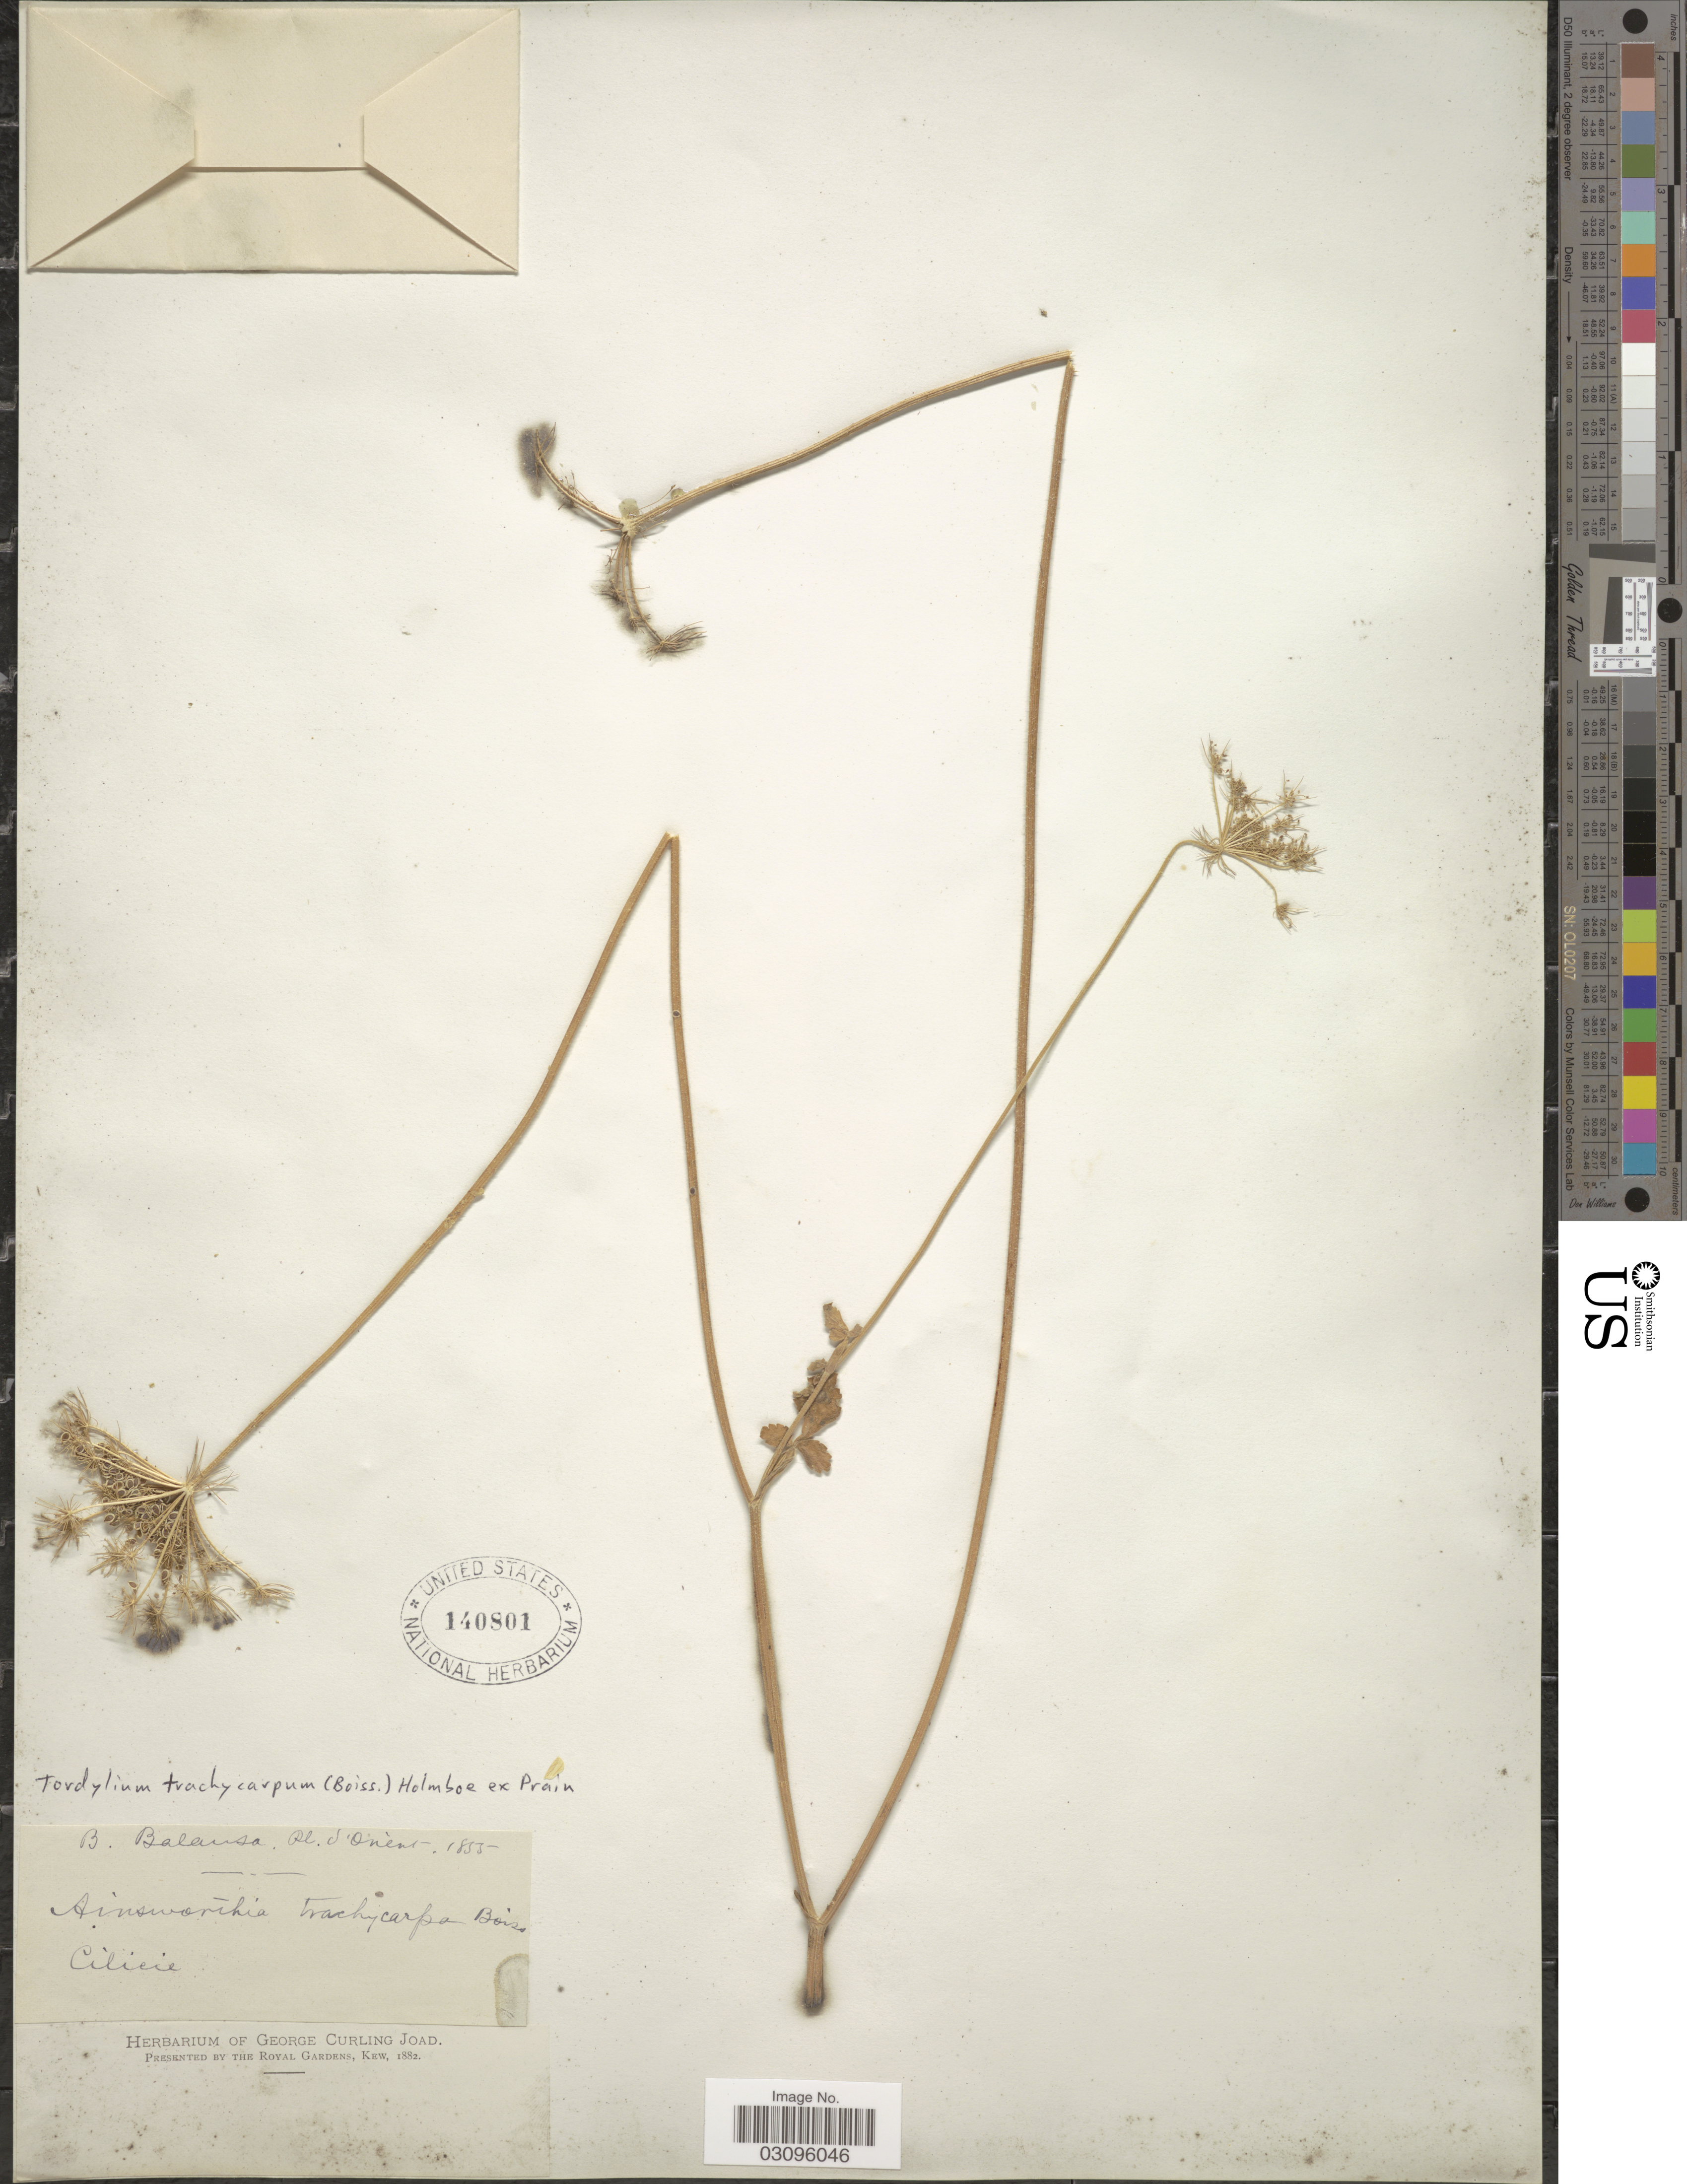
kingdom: Plantae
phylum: Tracheophyta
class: Magnoliopsida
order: Apiales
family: Apiaceae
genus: Tordylium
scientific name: Tordylium trachycarpum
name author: (Boiss.) Al-Eisawi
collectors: B. Balansa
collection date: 1855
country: Turkey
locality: Orient. Cilicie.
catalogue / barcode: US 140801